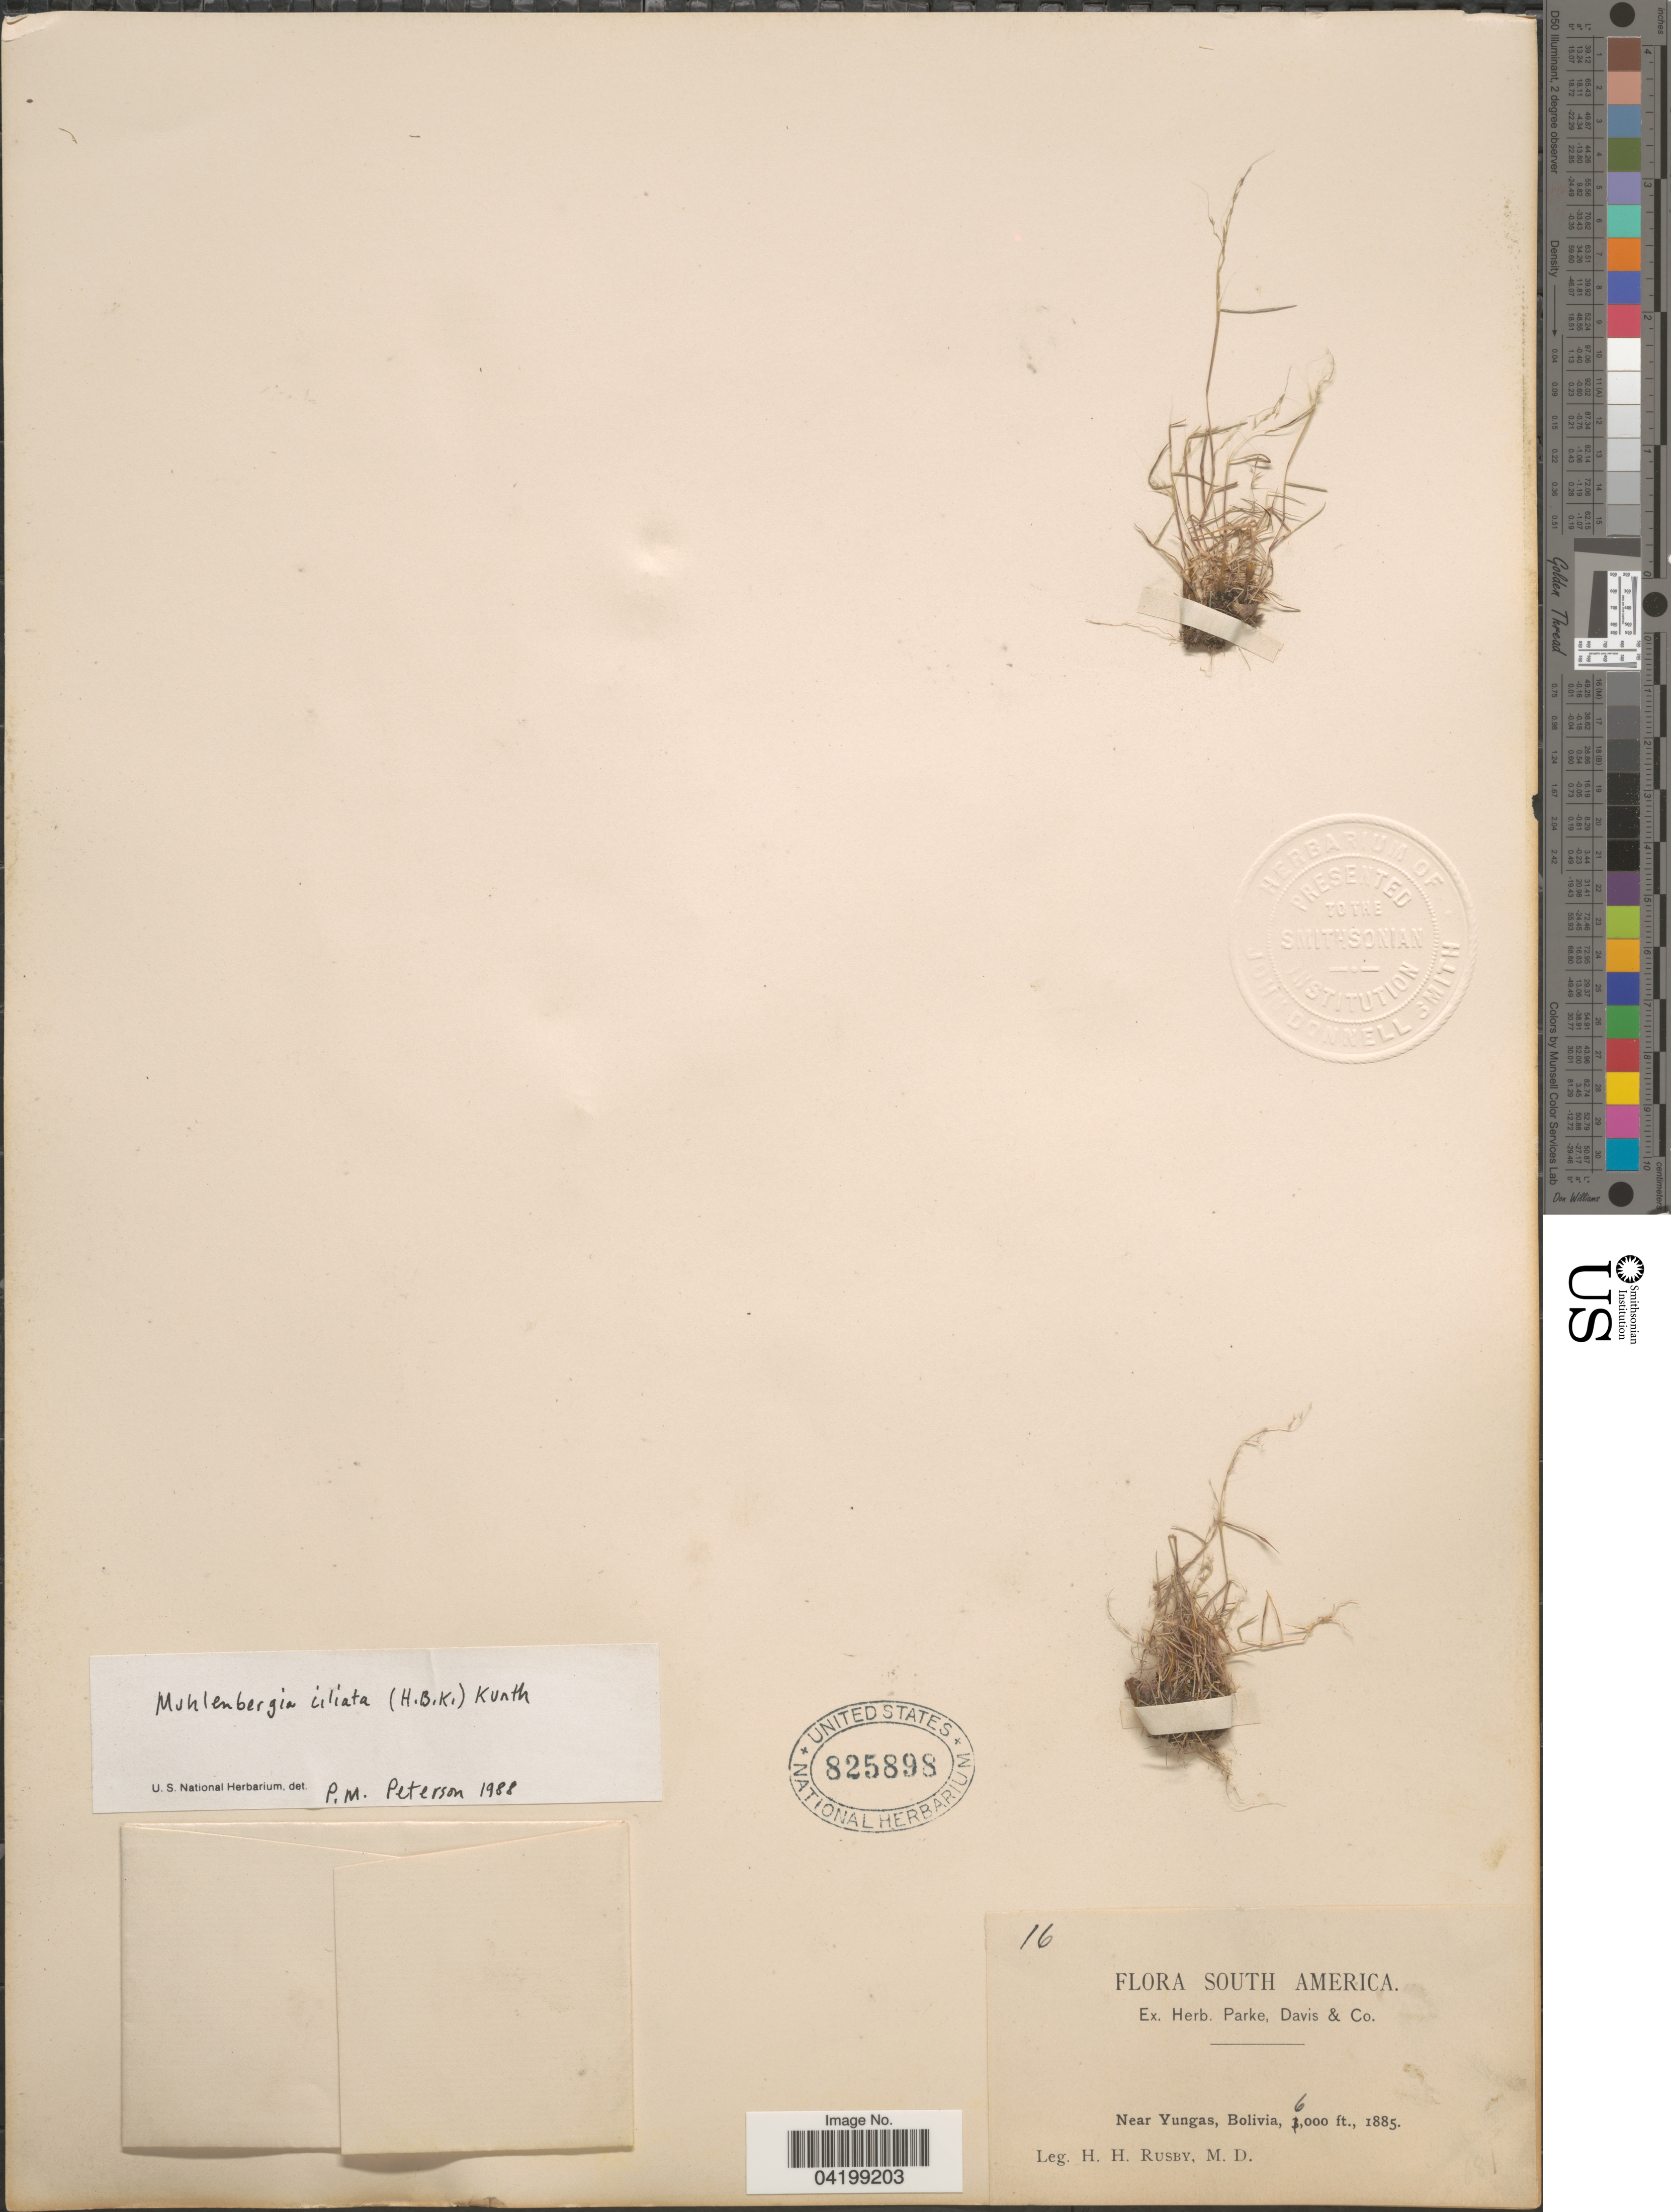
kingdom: Plantae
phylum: Tracheophyta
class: Liliopsida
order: Poales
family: Poaceae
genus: Muhlenbergia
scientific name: Muhlenbergia ciliata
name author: (Kunth) Trin.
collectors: H. H. Rusby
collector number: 16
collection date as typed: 1885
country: Bolivia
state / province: La Paz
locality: Near Yungas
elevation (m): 1829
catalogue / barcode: US 825898